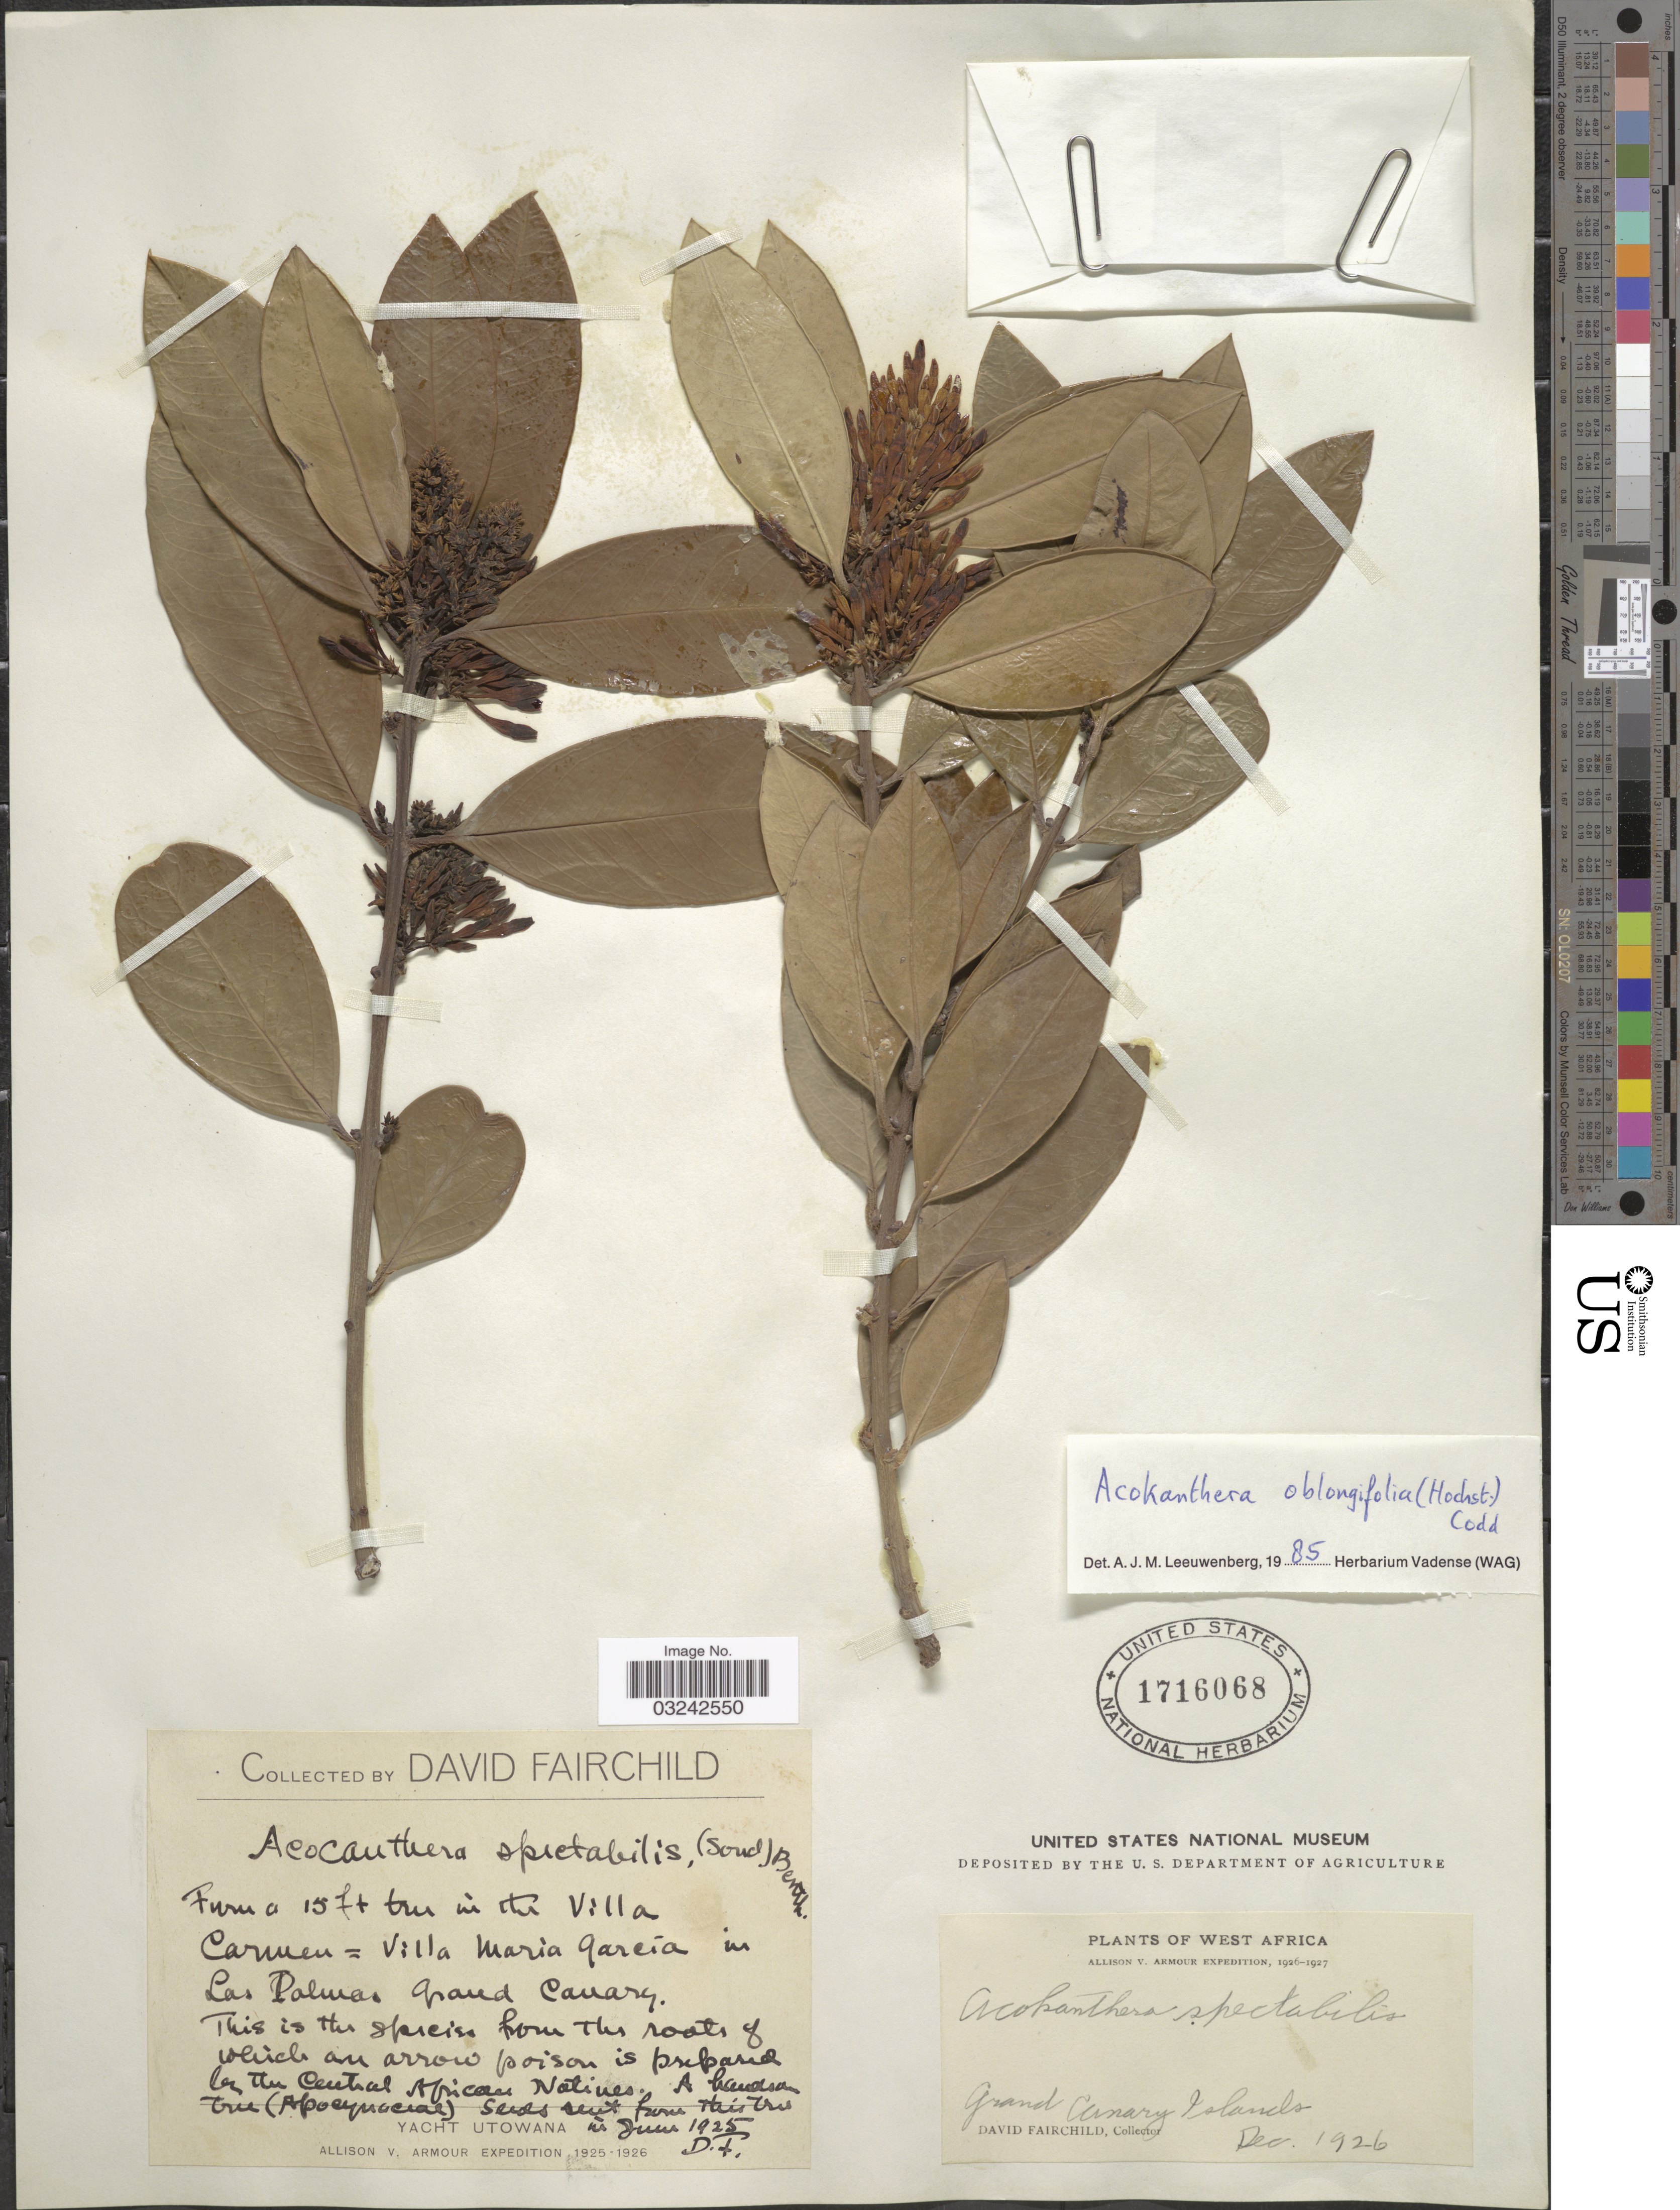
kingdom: Plantae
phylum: Tracheophyta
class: Magnoliopsida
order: Gentianales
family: Apocynaceae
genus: Acokanthera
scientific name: Acokanthera oblongifolia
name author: (Hochst.) Codd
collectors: D. Fairchild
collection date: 1926-12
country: Spain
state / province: Canarias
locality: West Africa. In the Villa Carmen = Villa Maria Garcia in Las Palmas Grand Canary Islands.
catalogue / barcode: US 1716068